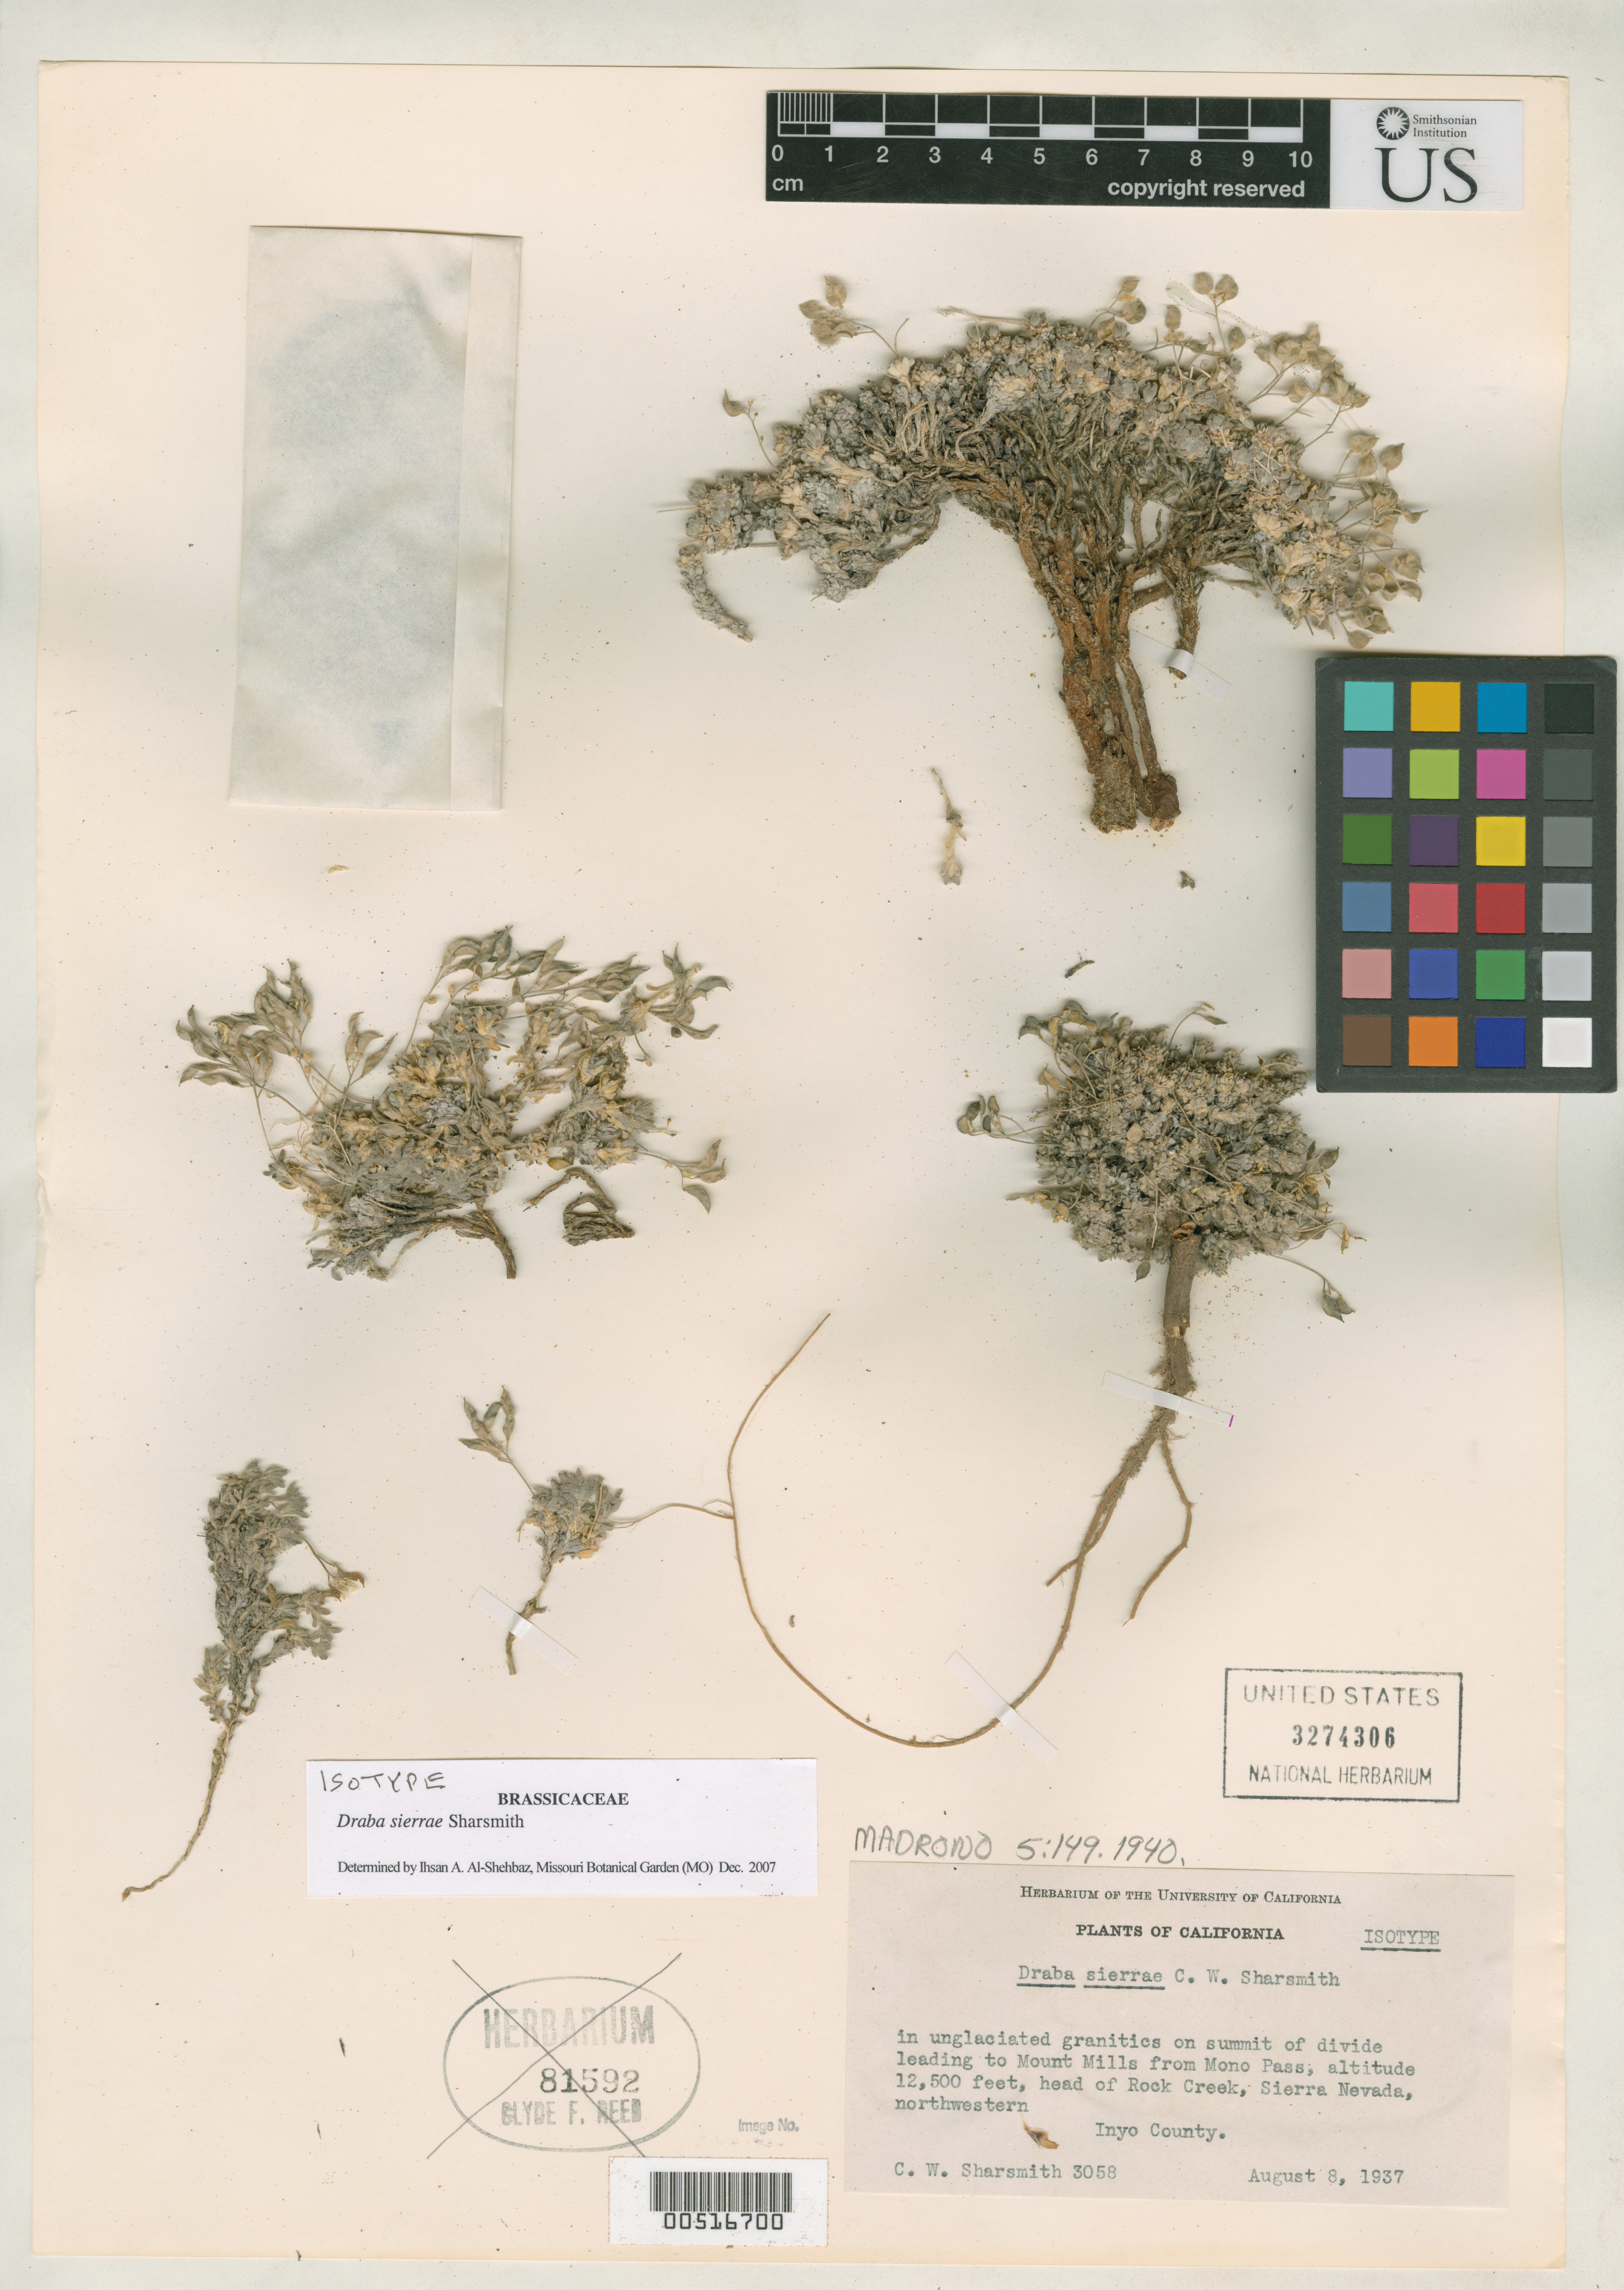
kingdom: Plantae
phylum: Tracheophyta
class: Magnoliopsida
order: Brassicales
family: Brassicaceae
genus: Draba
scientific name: Draba sierrae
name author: Sharsm.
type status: Isotype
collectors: C. Sharsmith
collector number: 3058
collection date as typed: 08 Aug 1937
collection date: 1937-08-08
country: United States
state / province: California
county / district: Inyo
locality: Summit of divide leading to Mount Mills from Mono Pass, Head of Rock Creek, Sierra Nevada, northwestern.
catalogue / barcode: US 3274306